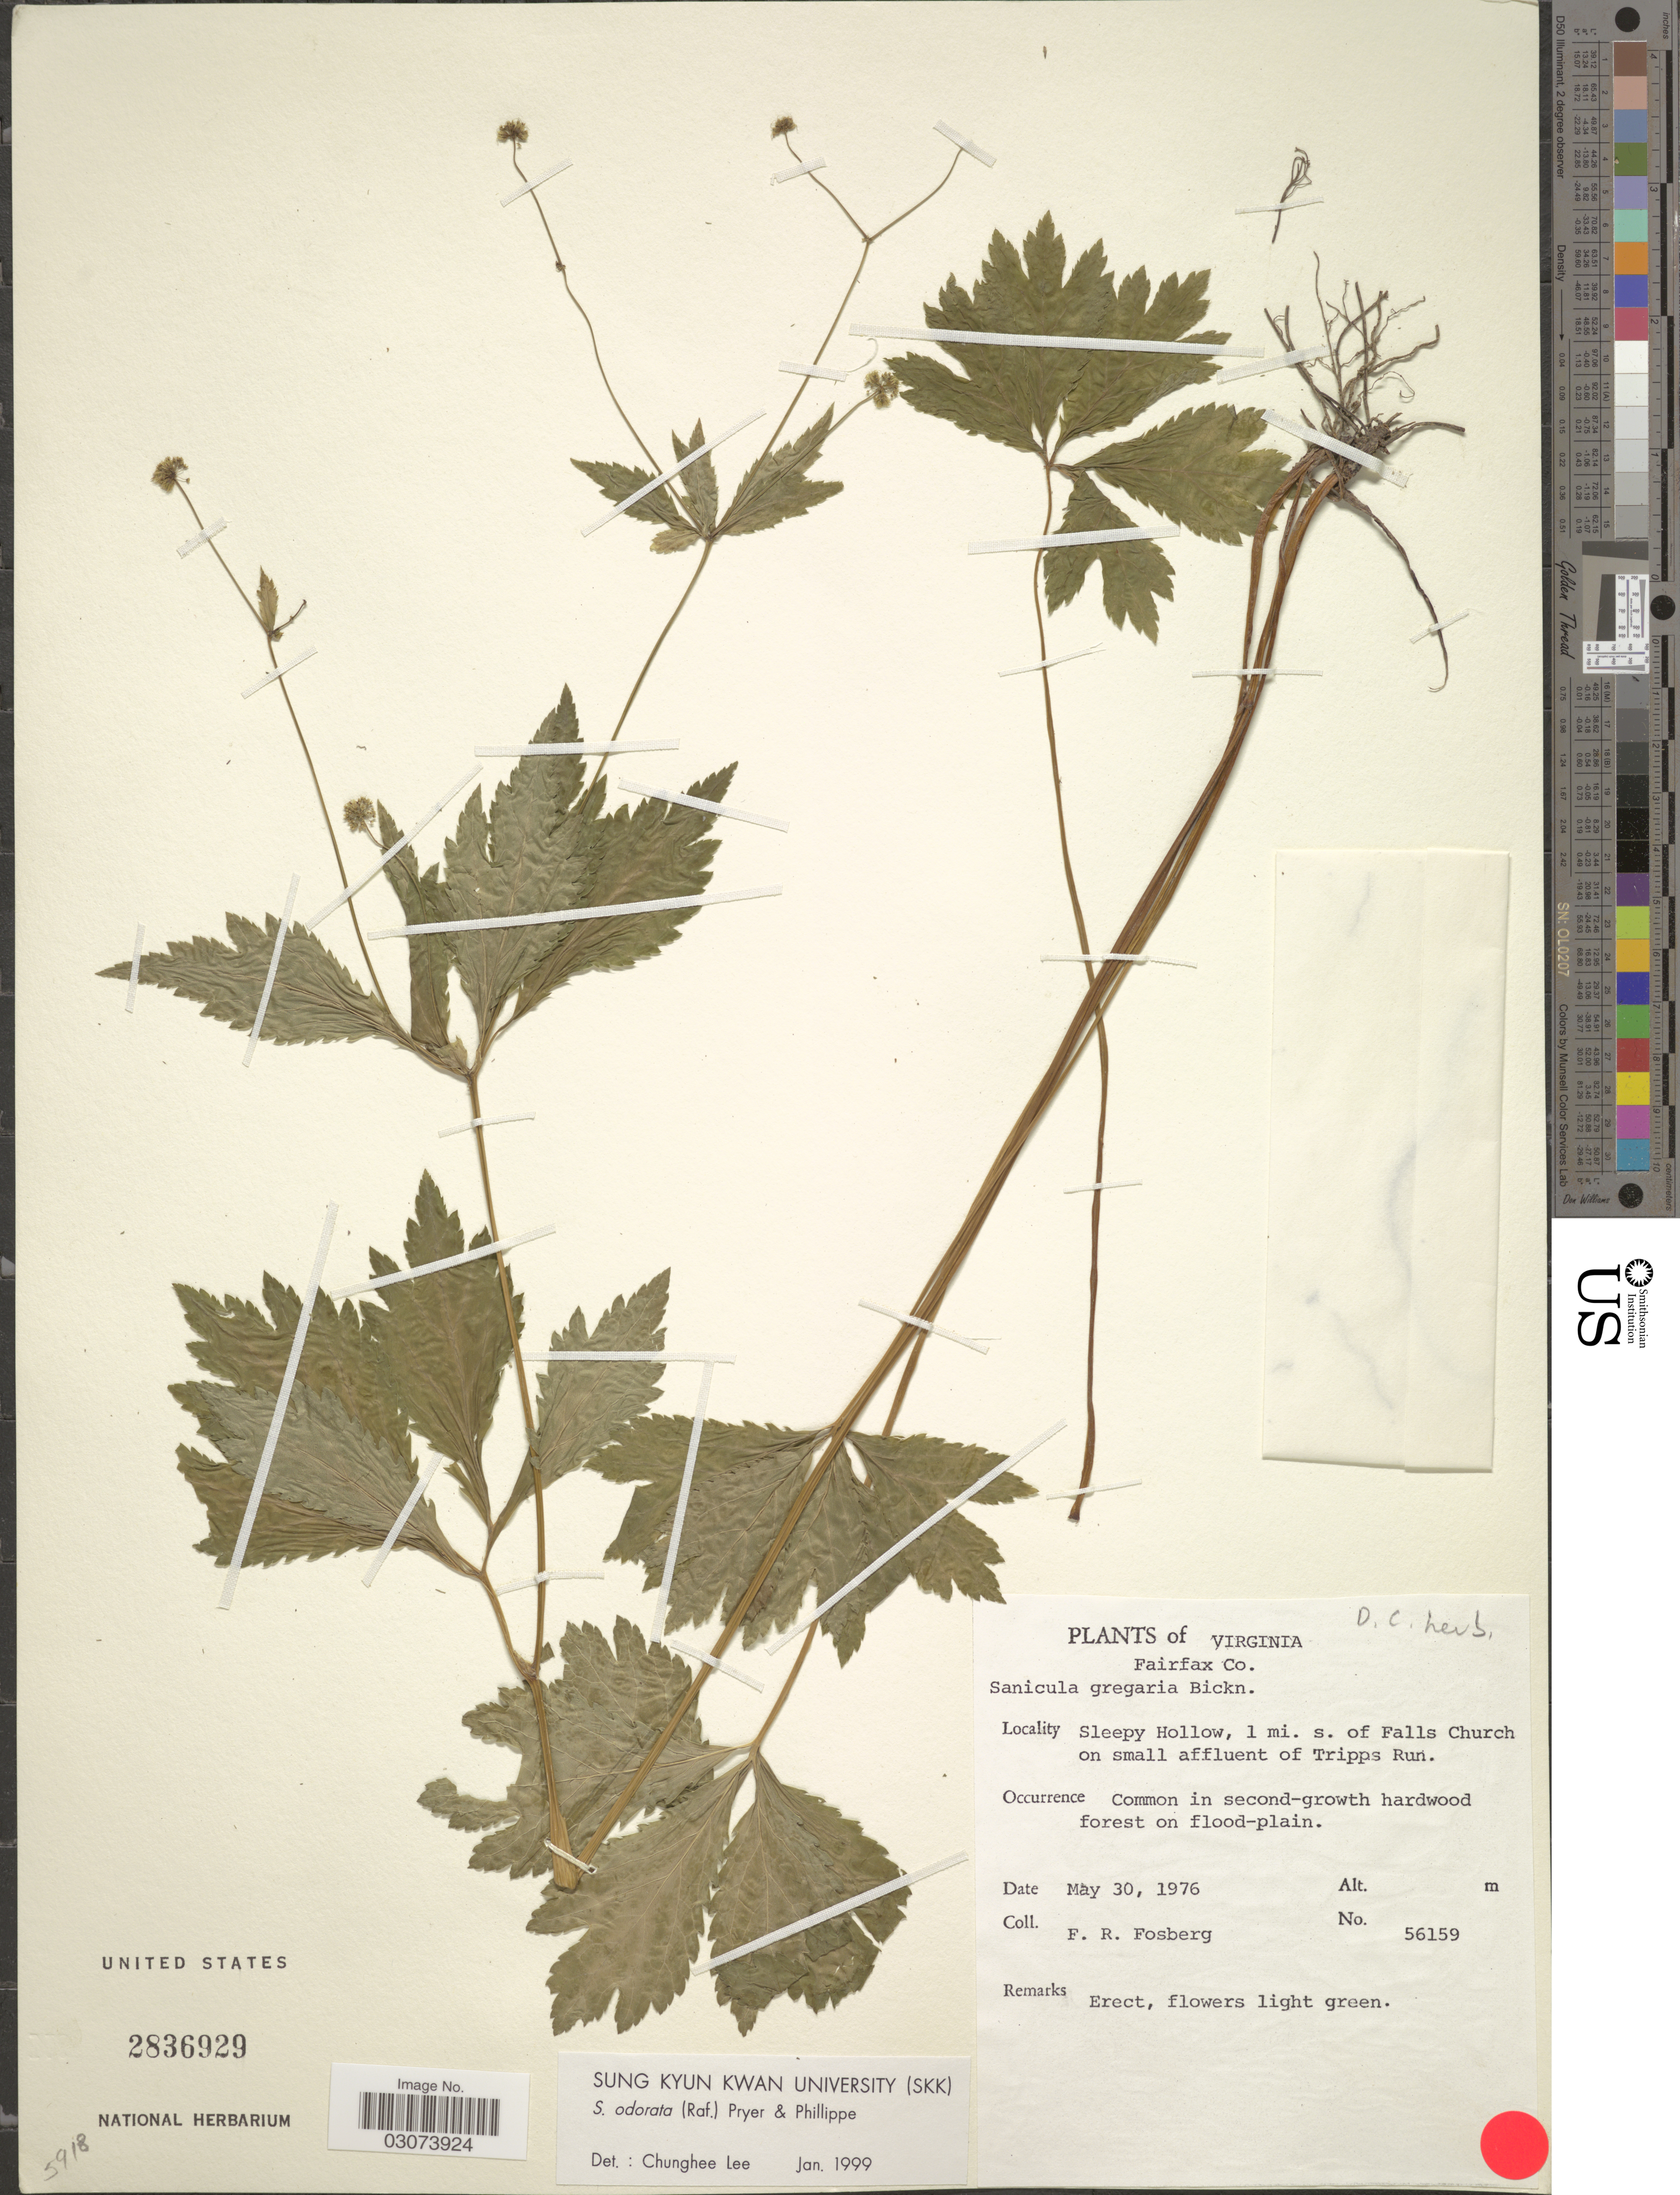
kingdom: Plantae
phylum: Tracheophyta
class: Magnoliopsida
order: Apiales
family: Apiaceae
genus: Sanicula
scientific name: Sanicula odorata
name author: (Raf.) Pryer & Phillippe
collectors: F. R. Fosberg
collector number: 56159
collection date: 1976-05-30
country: United States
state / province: Virginia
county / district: Fairfax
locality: Fairfax Co. Sleepy Hollow, 1 mi. s. of Falls Church on small affluent of Tripps Run.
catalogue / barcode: US 2836929